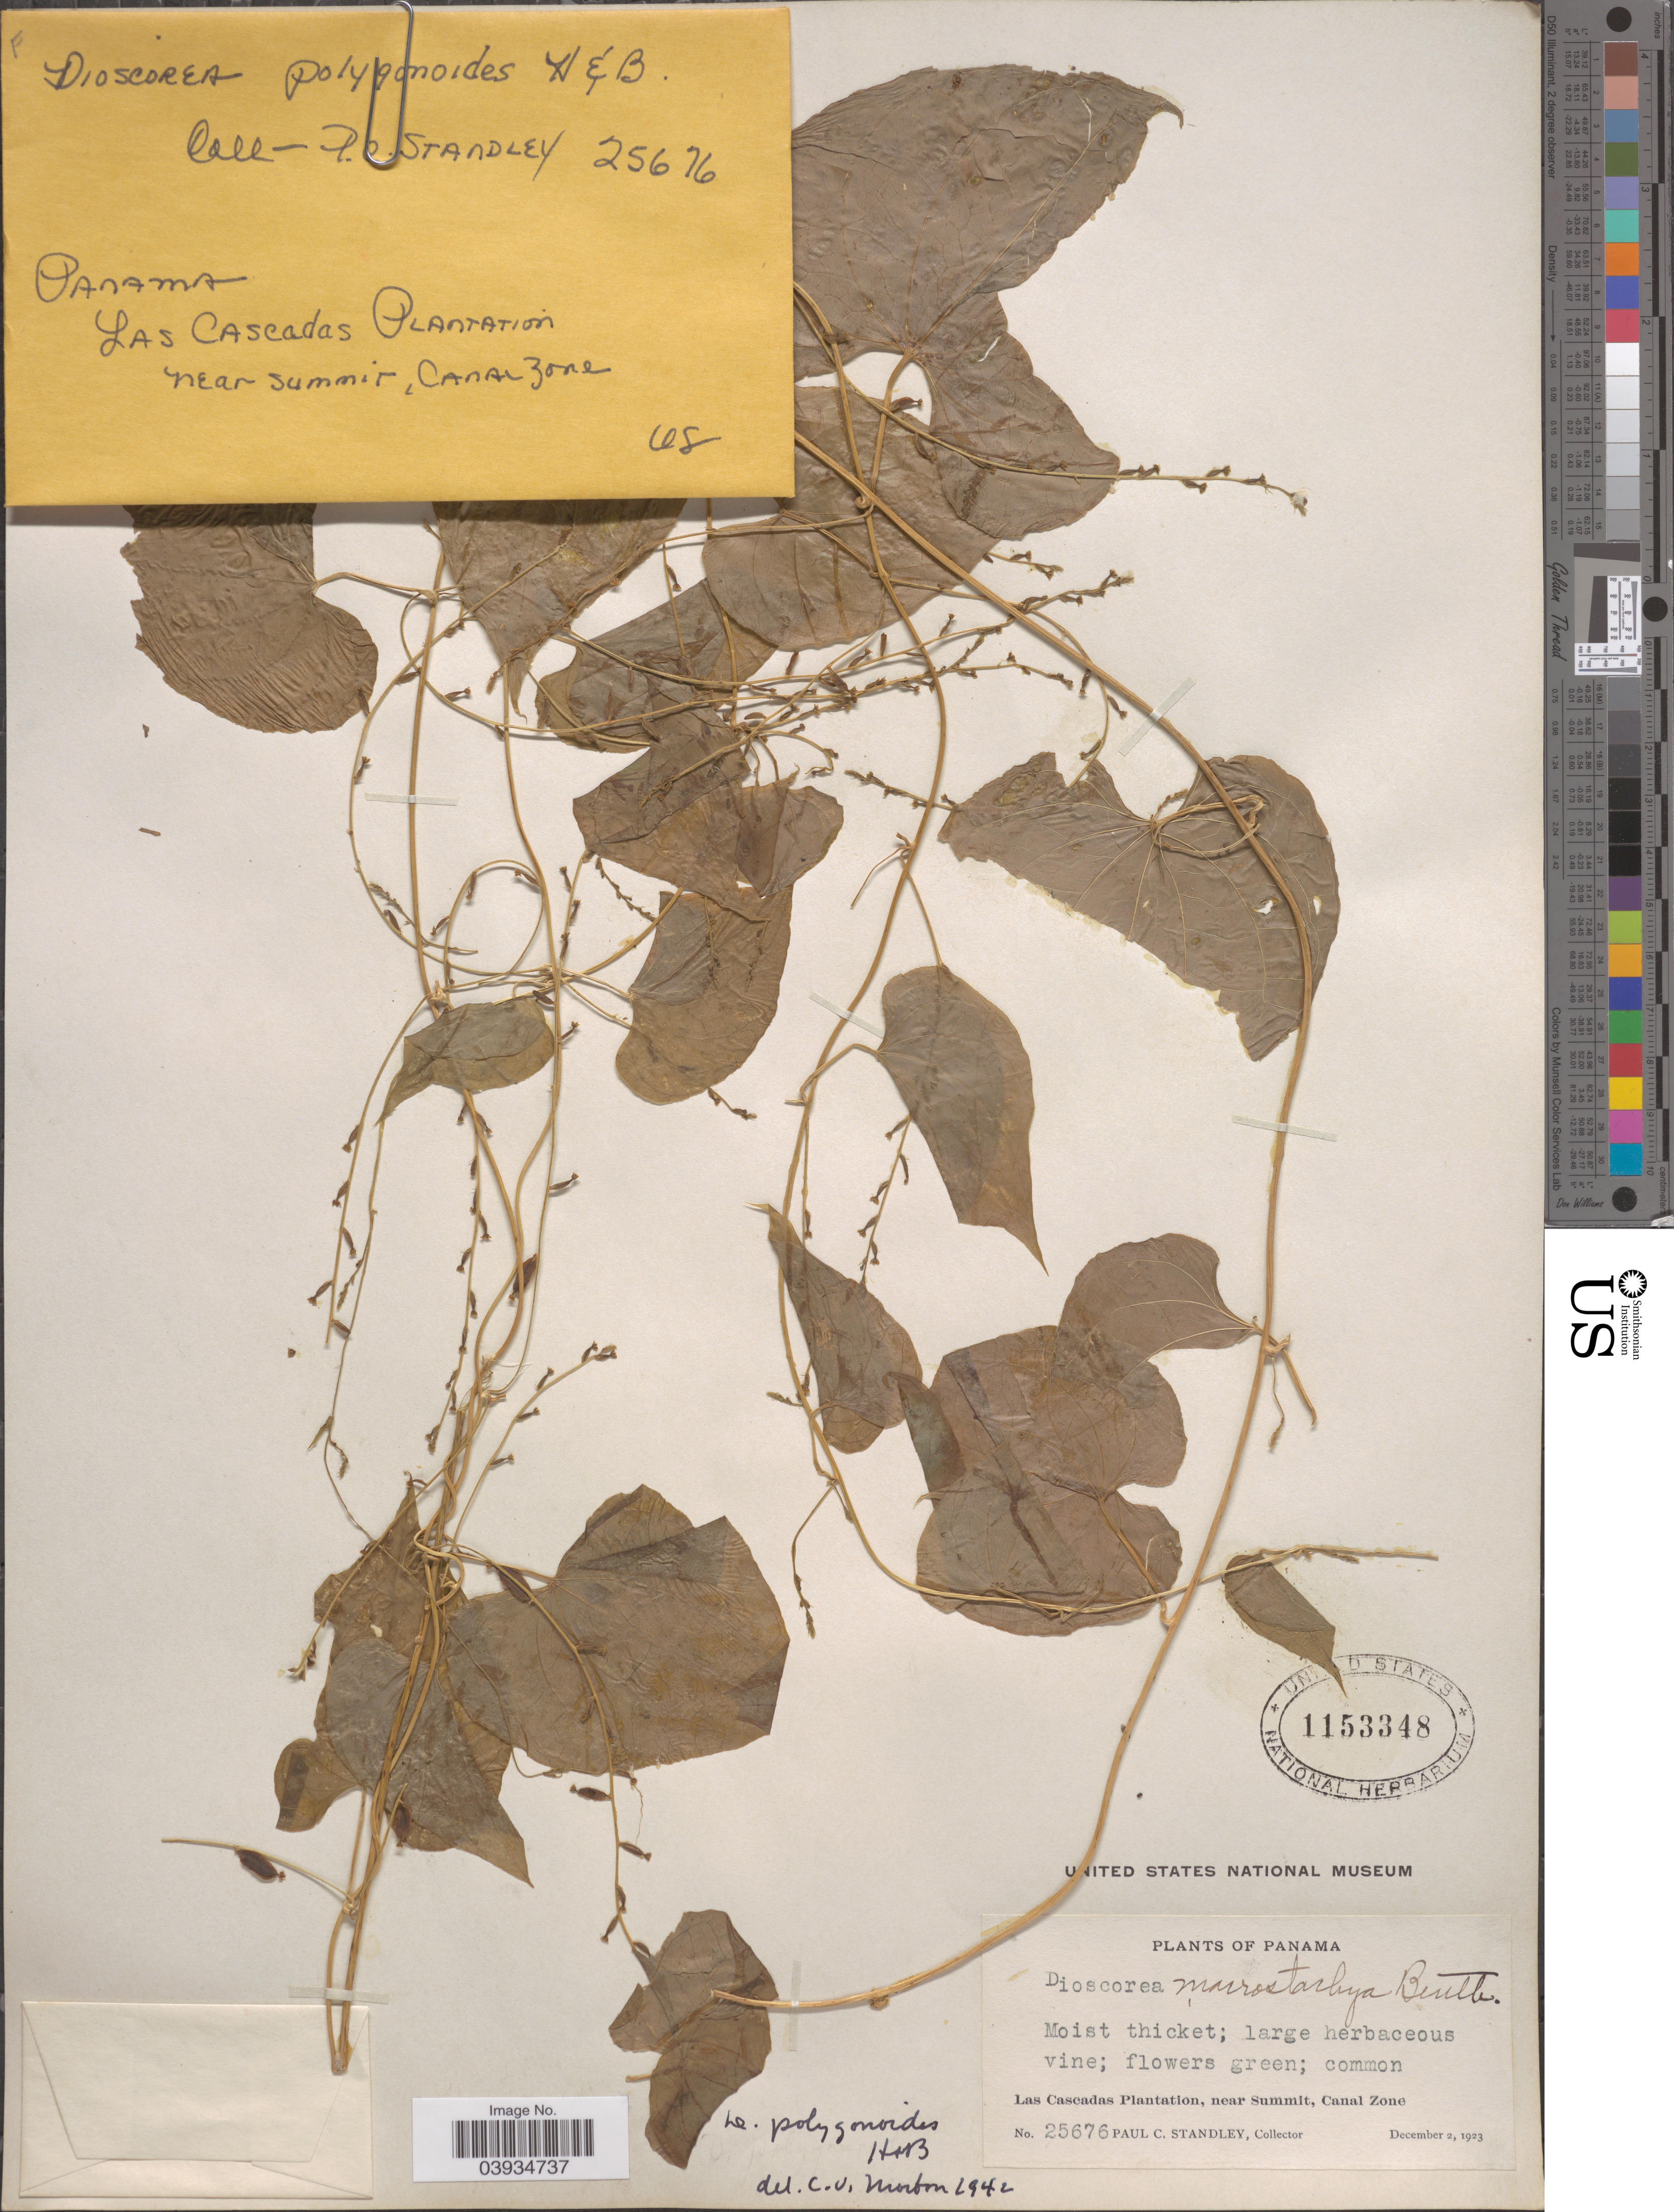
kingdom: Plantae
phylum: Tracheophyta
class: Liliopsida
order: Dioscoreales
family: Dioscoreaceae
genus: Dioscorea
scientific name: Dioscorea polygonoides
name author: Humb. & Bonpl. ex Willd.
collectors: P. C. Standley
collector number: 25676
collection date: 1923-12-02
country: Panama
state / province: Colón / Panamá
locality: Moist thicket. Las Cascades Plantation, near Summit, Canal Zone.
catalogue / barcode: US 1153348